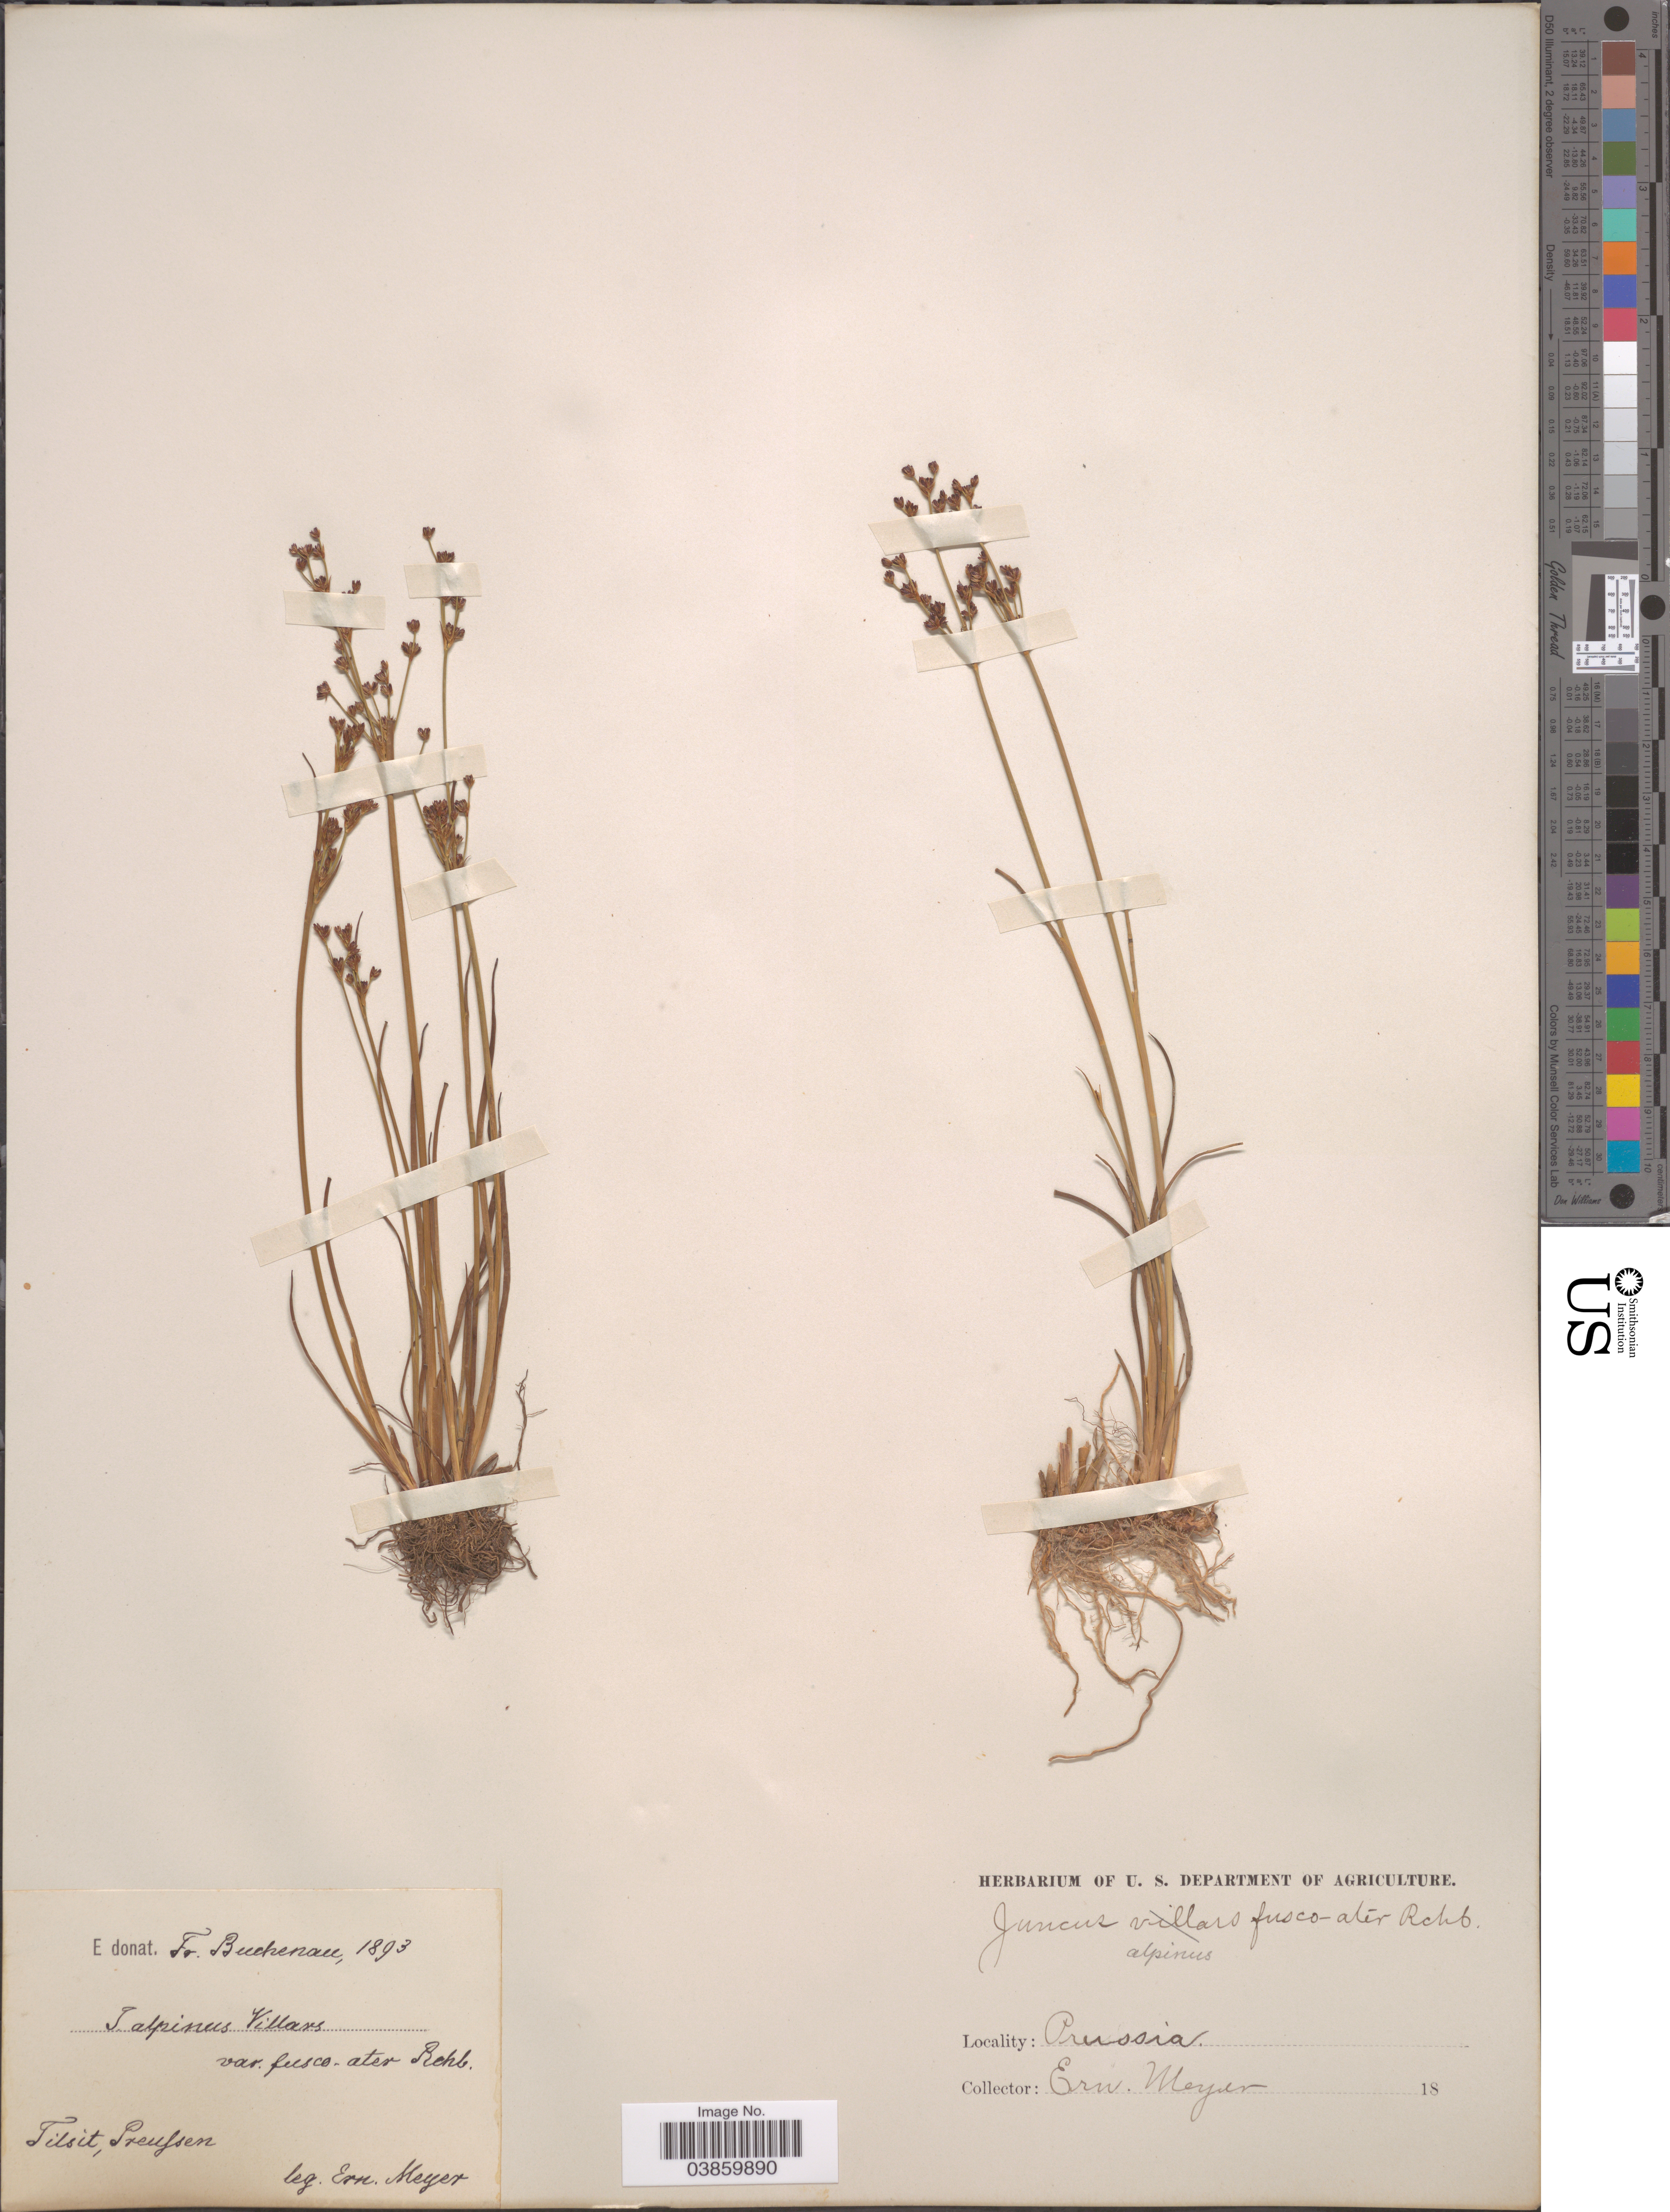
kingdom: Plantae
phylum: Tracheophyta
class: Liliopsida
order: Poales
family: Juncaceae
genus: Juncus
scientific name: Juncus alpinus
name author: Vill.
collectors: E. H. F. Meyer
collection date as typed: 18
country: Russian Federation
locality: Prussia. Tilsit, Preufsen.